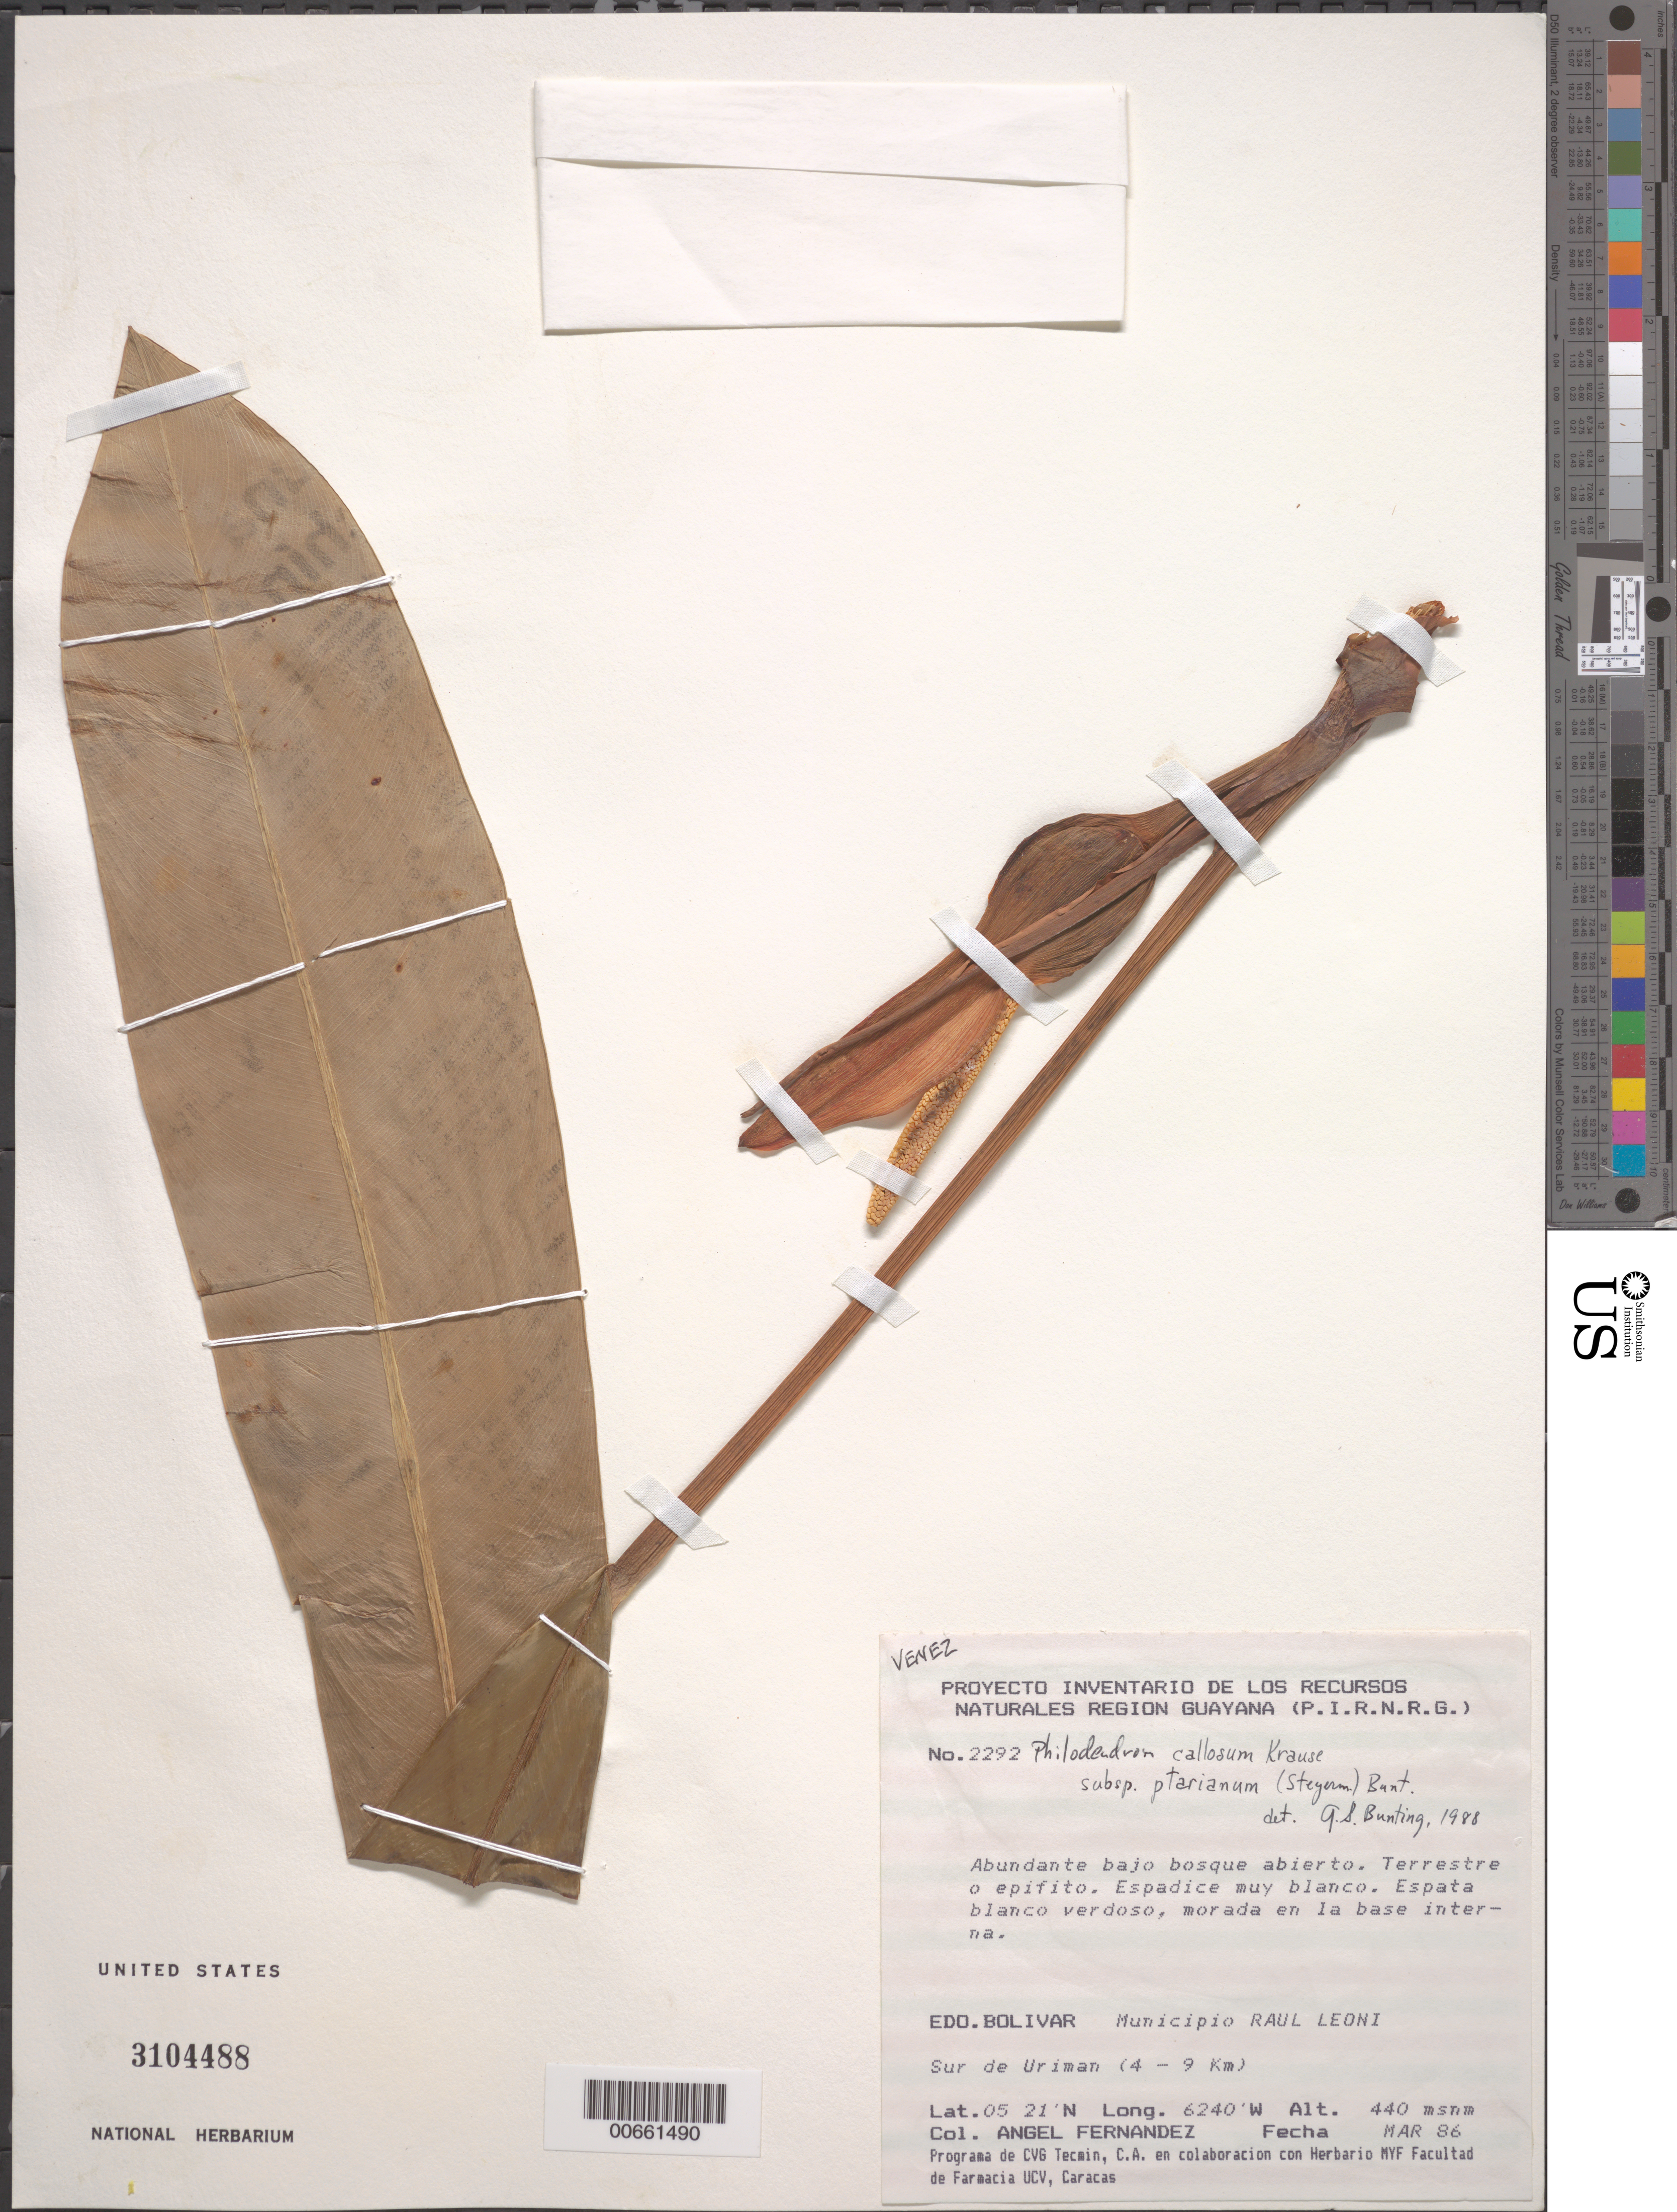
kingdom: Plantae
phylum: Tracheophyta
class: Liliopsida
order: Alismatales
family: Araceae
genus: Philodendron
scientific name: Philodendron callosum subsp. ptarianum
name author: (Steyerm.) G.S. Bunting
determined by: Bunting, G. S.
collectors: A. Fernández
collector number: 2292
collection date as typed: Mar-86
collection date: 1986-03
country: Venezuela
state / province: Bolívar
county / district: Angostura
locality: Mun. Raúl Leoni [=Angostura].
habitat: Low clear forest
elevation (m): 440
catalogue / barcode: US 3104488